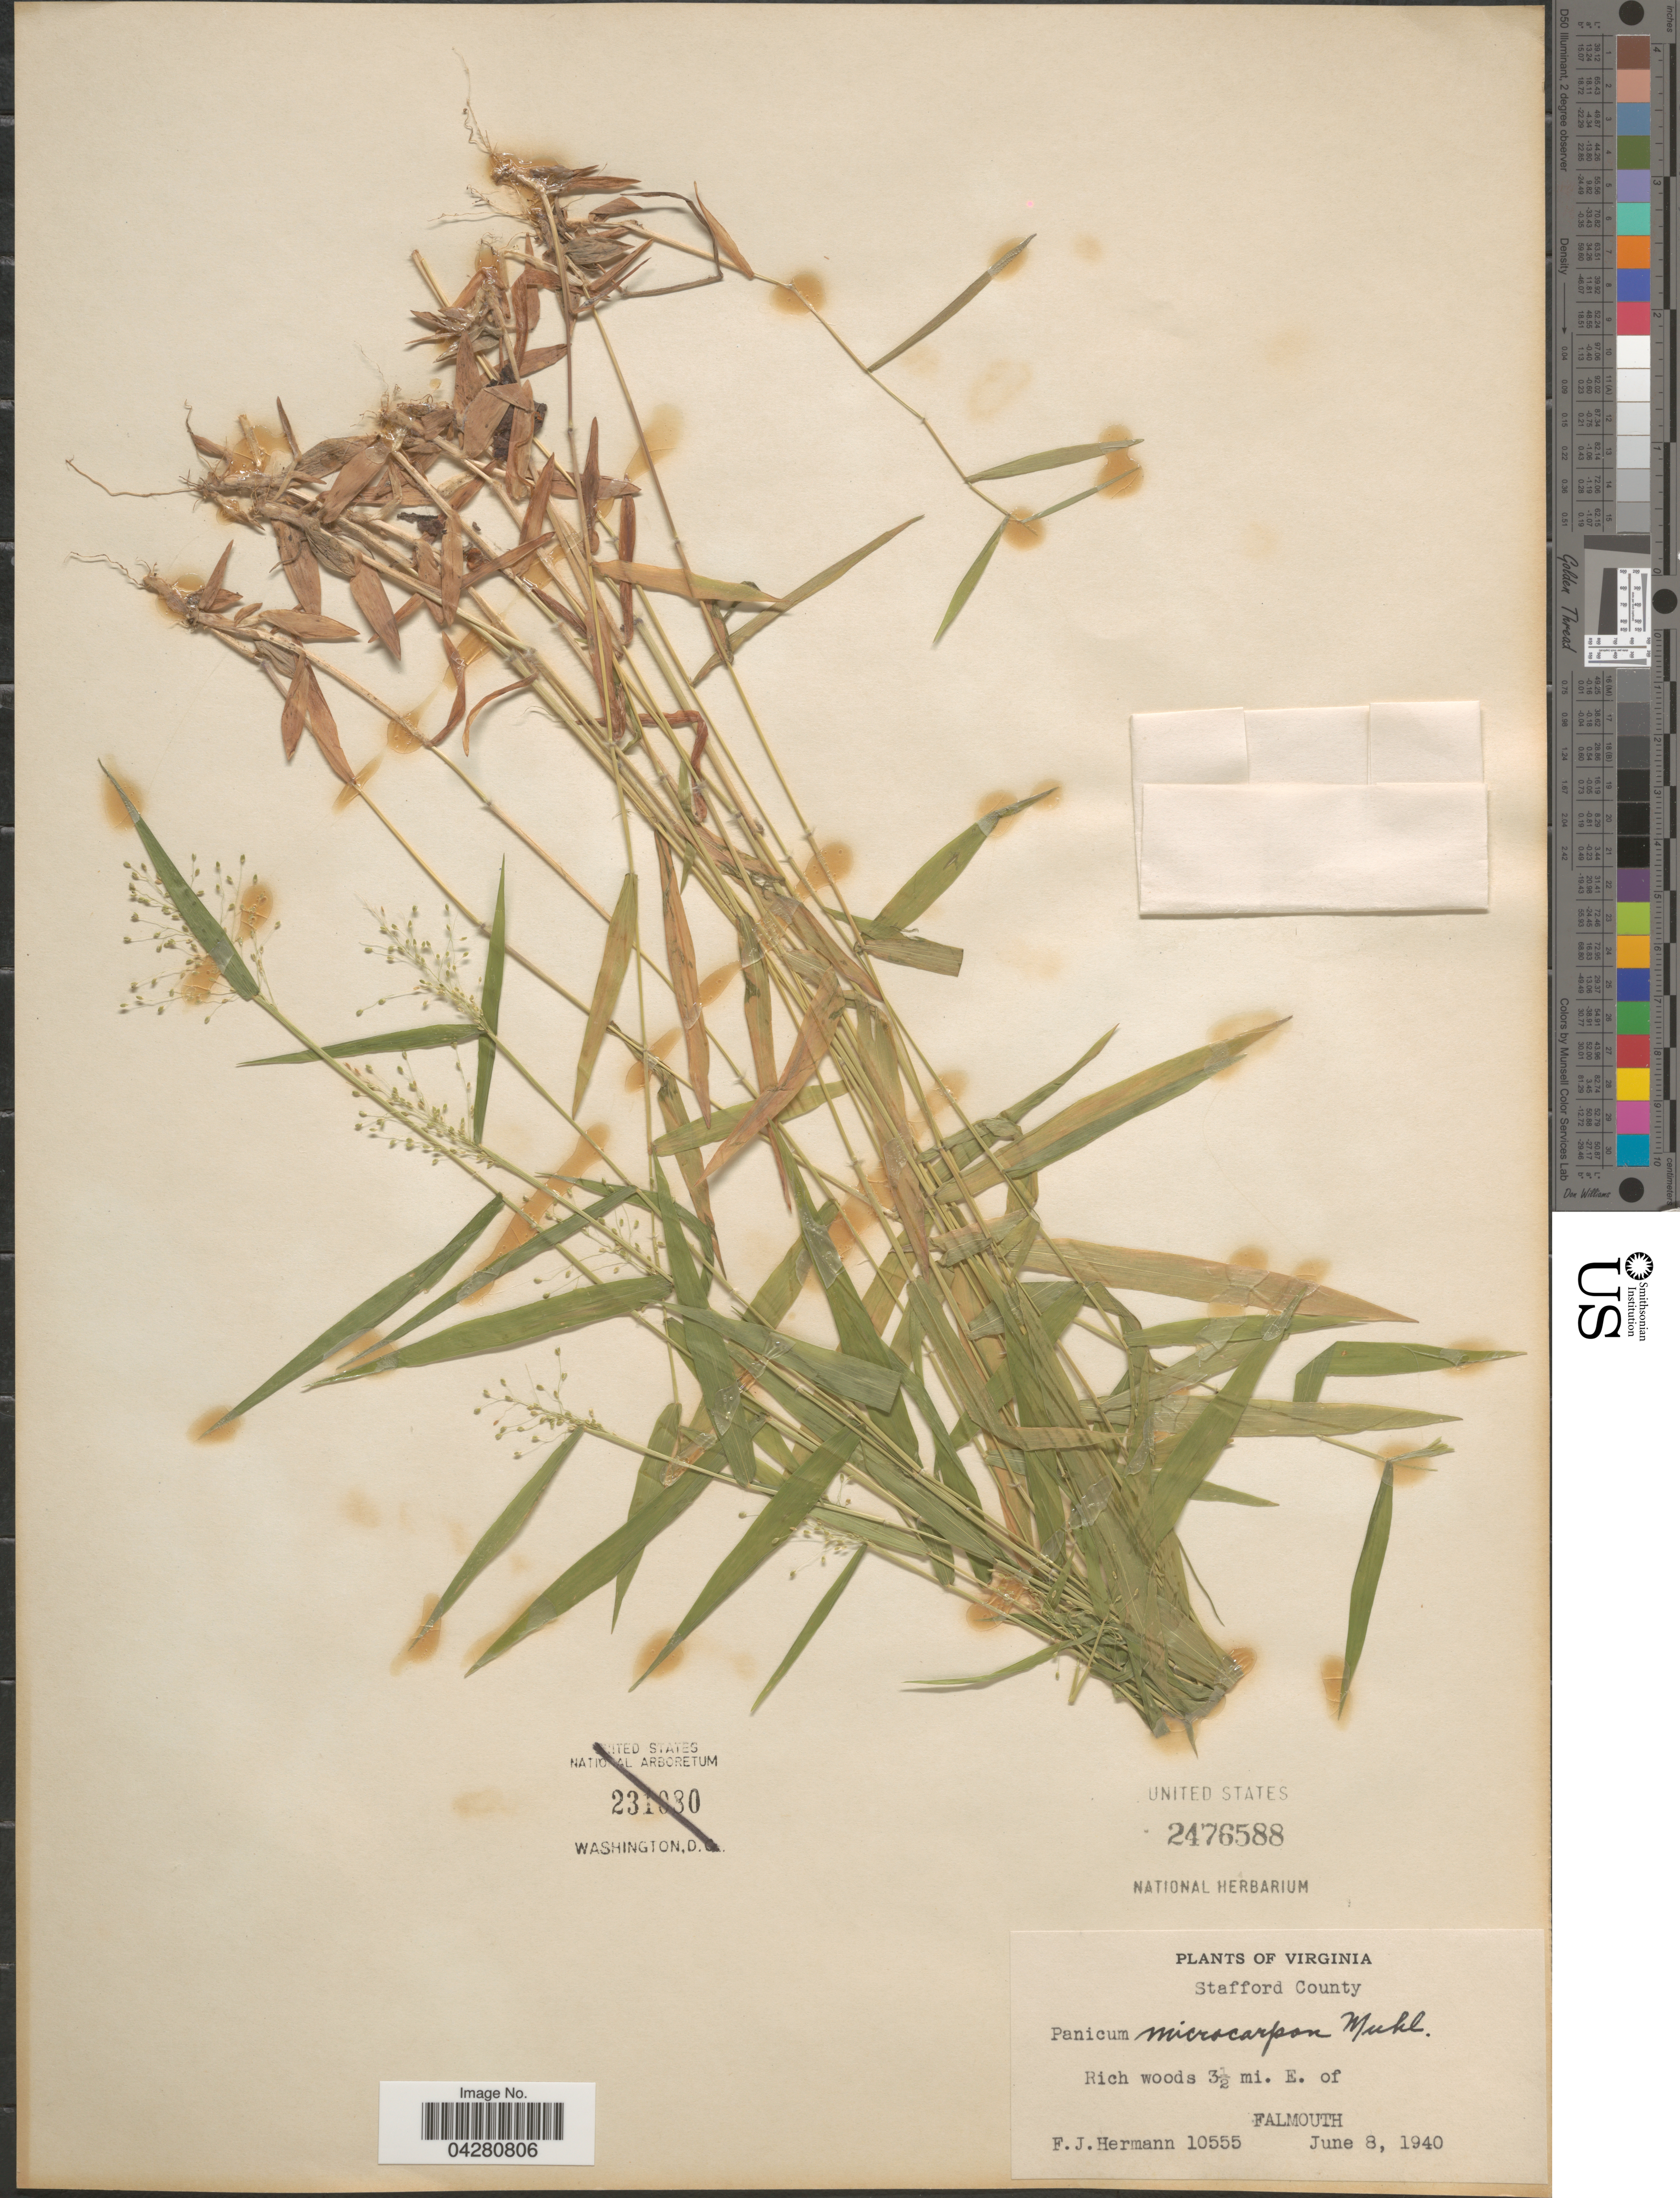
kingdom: Plantae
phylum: Tracheophyta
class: Liliopsida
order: Poales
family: Poaceae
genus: Dichanthelium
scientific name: Dichanthelium dichotomum var. dichotomum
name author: (L.) Gould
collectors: F. J. Hermann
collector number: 10555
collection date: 1940-06-08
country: United States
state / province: Virginia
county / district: Stafford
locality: Stafford County. Rich woods 3½ mi. E. of Falmouth.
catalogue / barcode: US 2476588